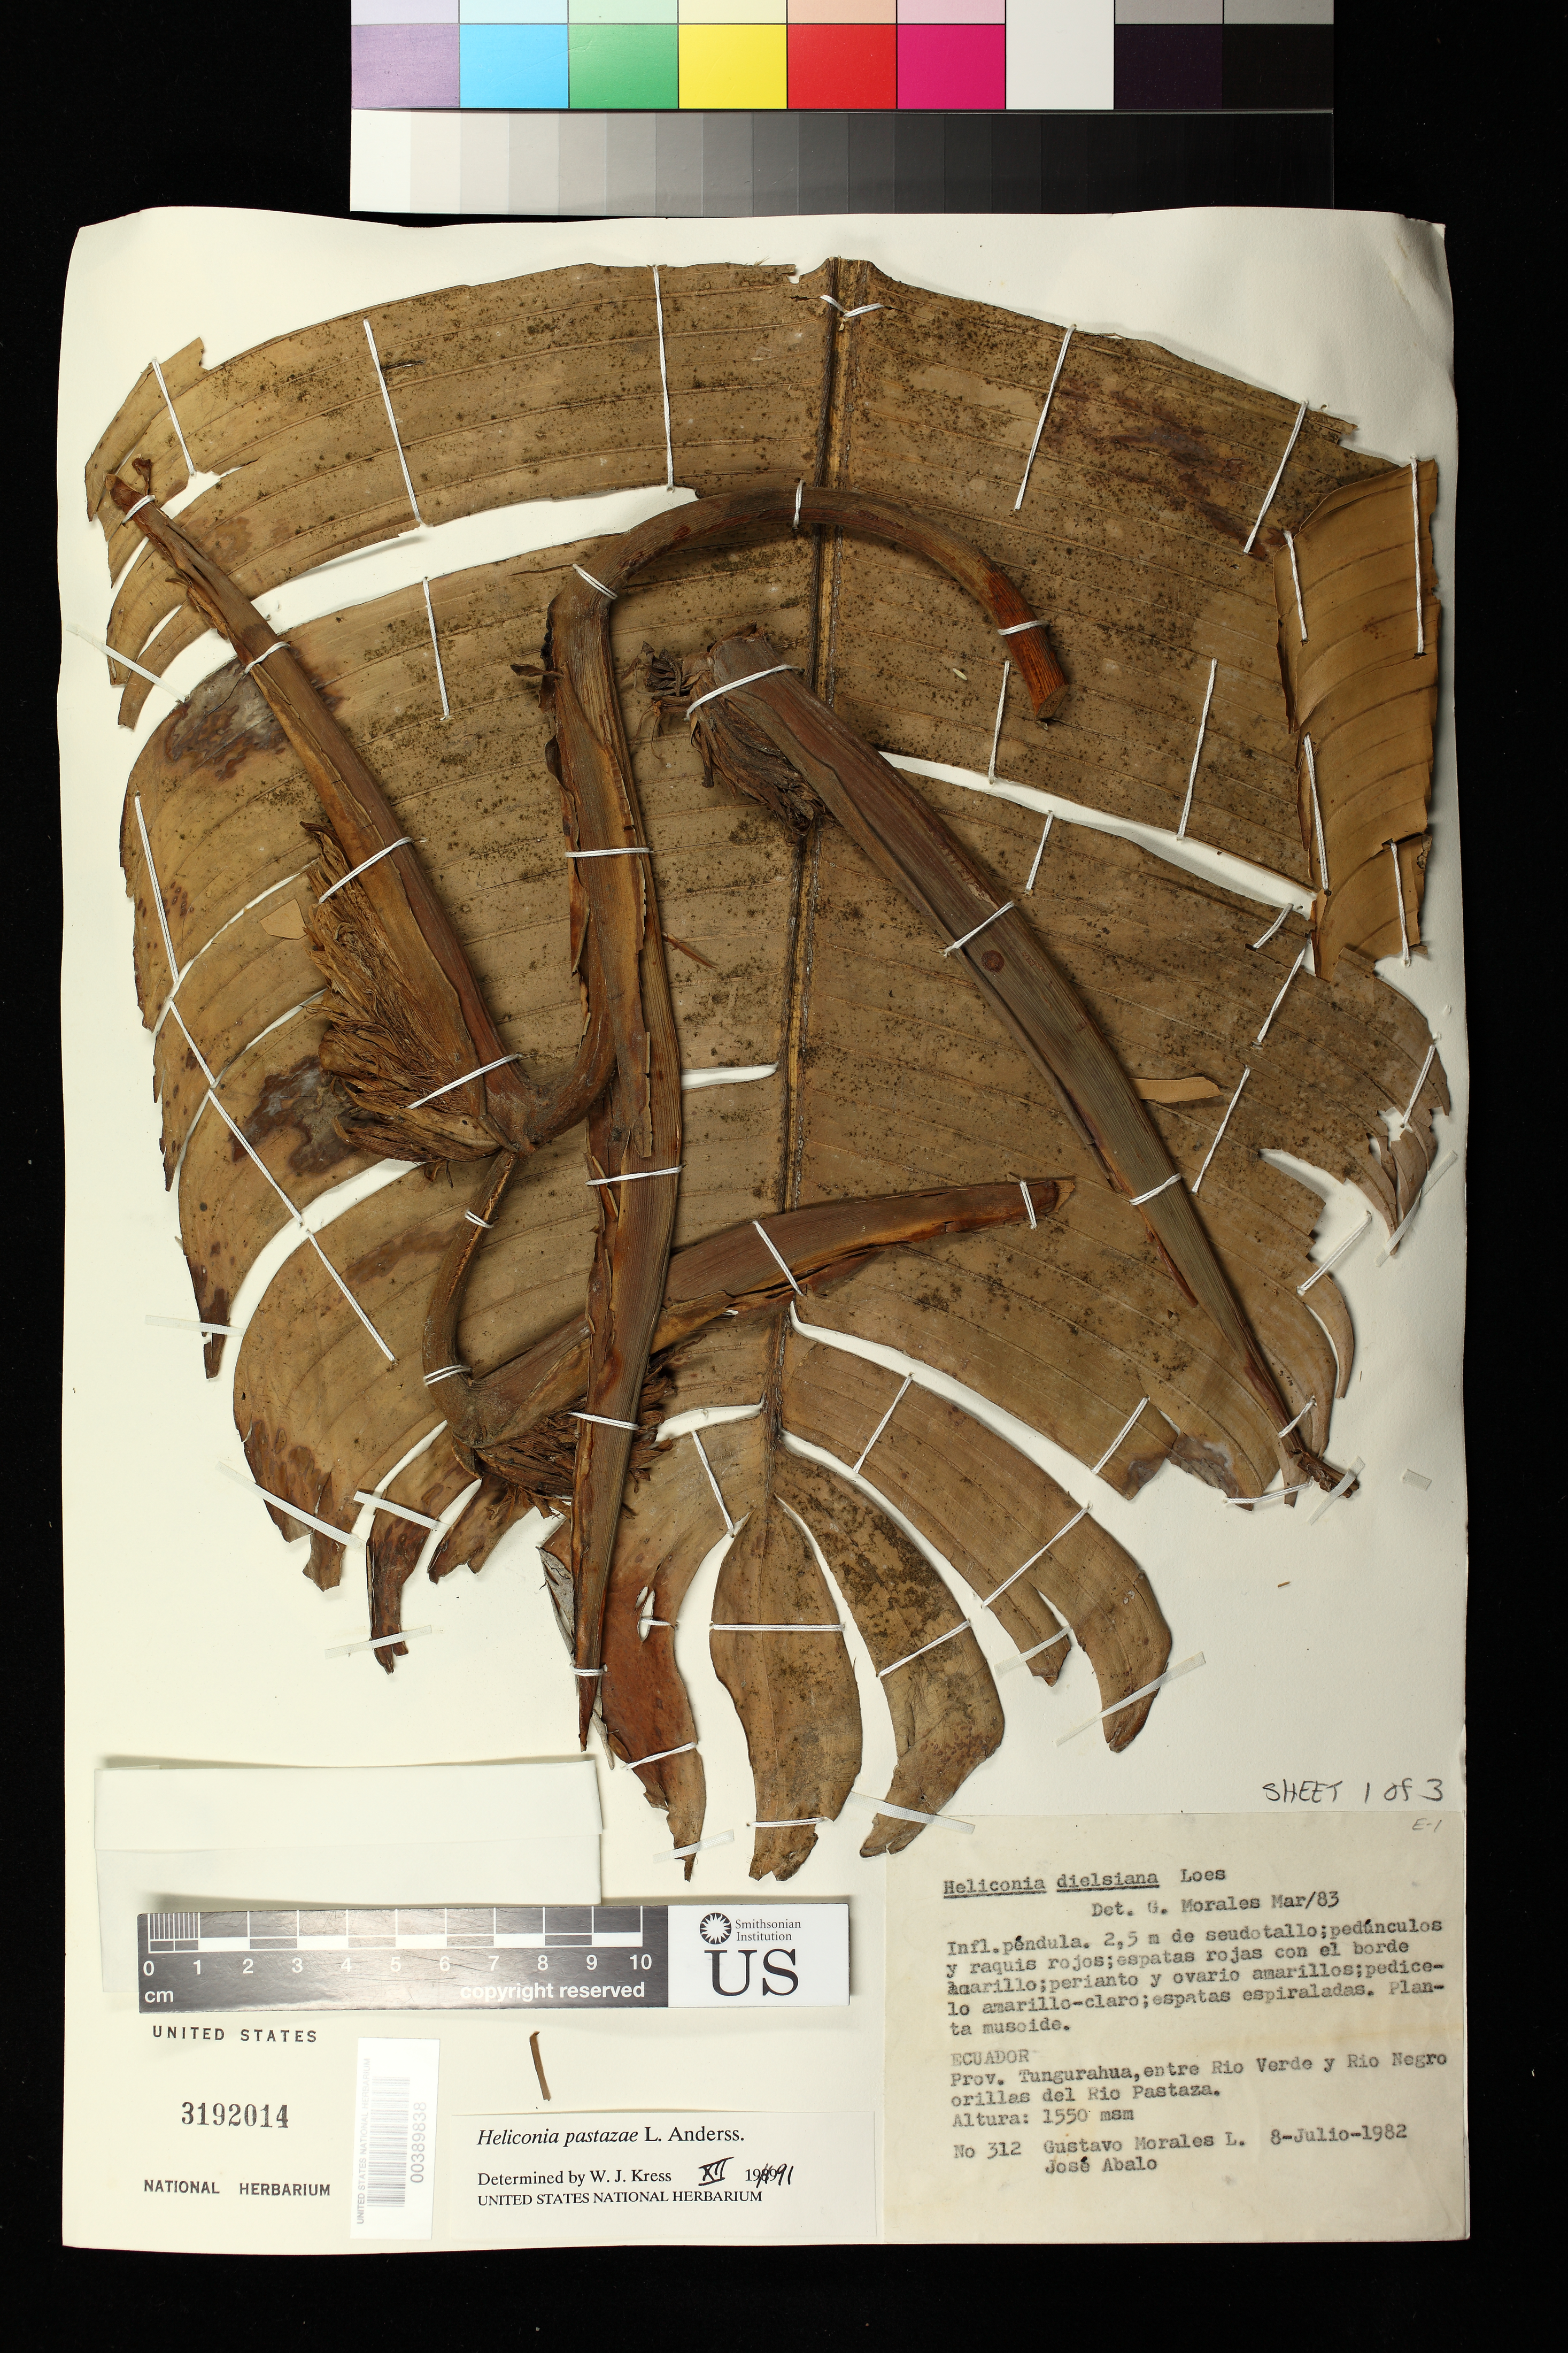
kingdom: Plantae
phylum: Tracheophyta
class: Liliopsida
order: Zingiberales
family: Heliconiaceae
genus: Heliconia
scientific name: Heliconia pastazae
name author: L. Andersson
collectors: G. Morales L. & J. E. Abalo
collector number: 312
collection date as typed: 08 Jul 1982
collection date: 1982-07-08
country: Ecuador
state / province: Tungurahua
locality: Entre Rio Verde y Rio Negro, Orilas del Rio pastaza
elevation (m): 1550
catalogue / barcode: US 3192014